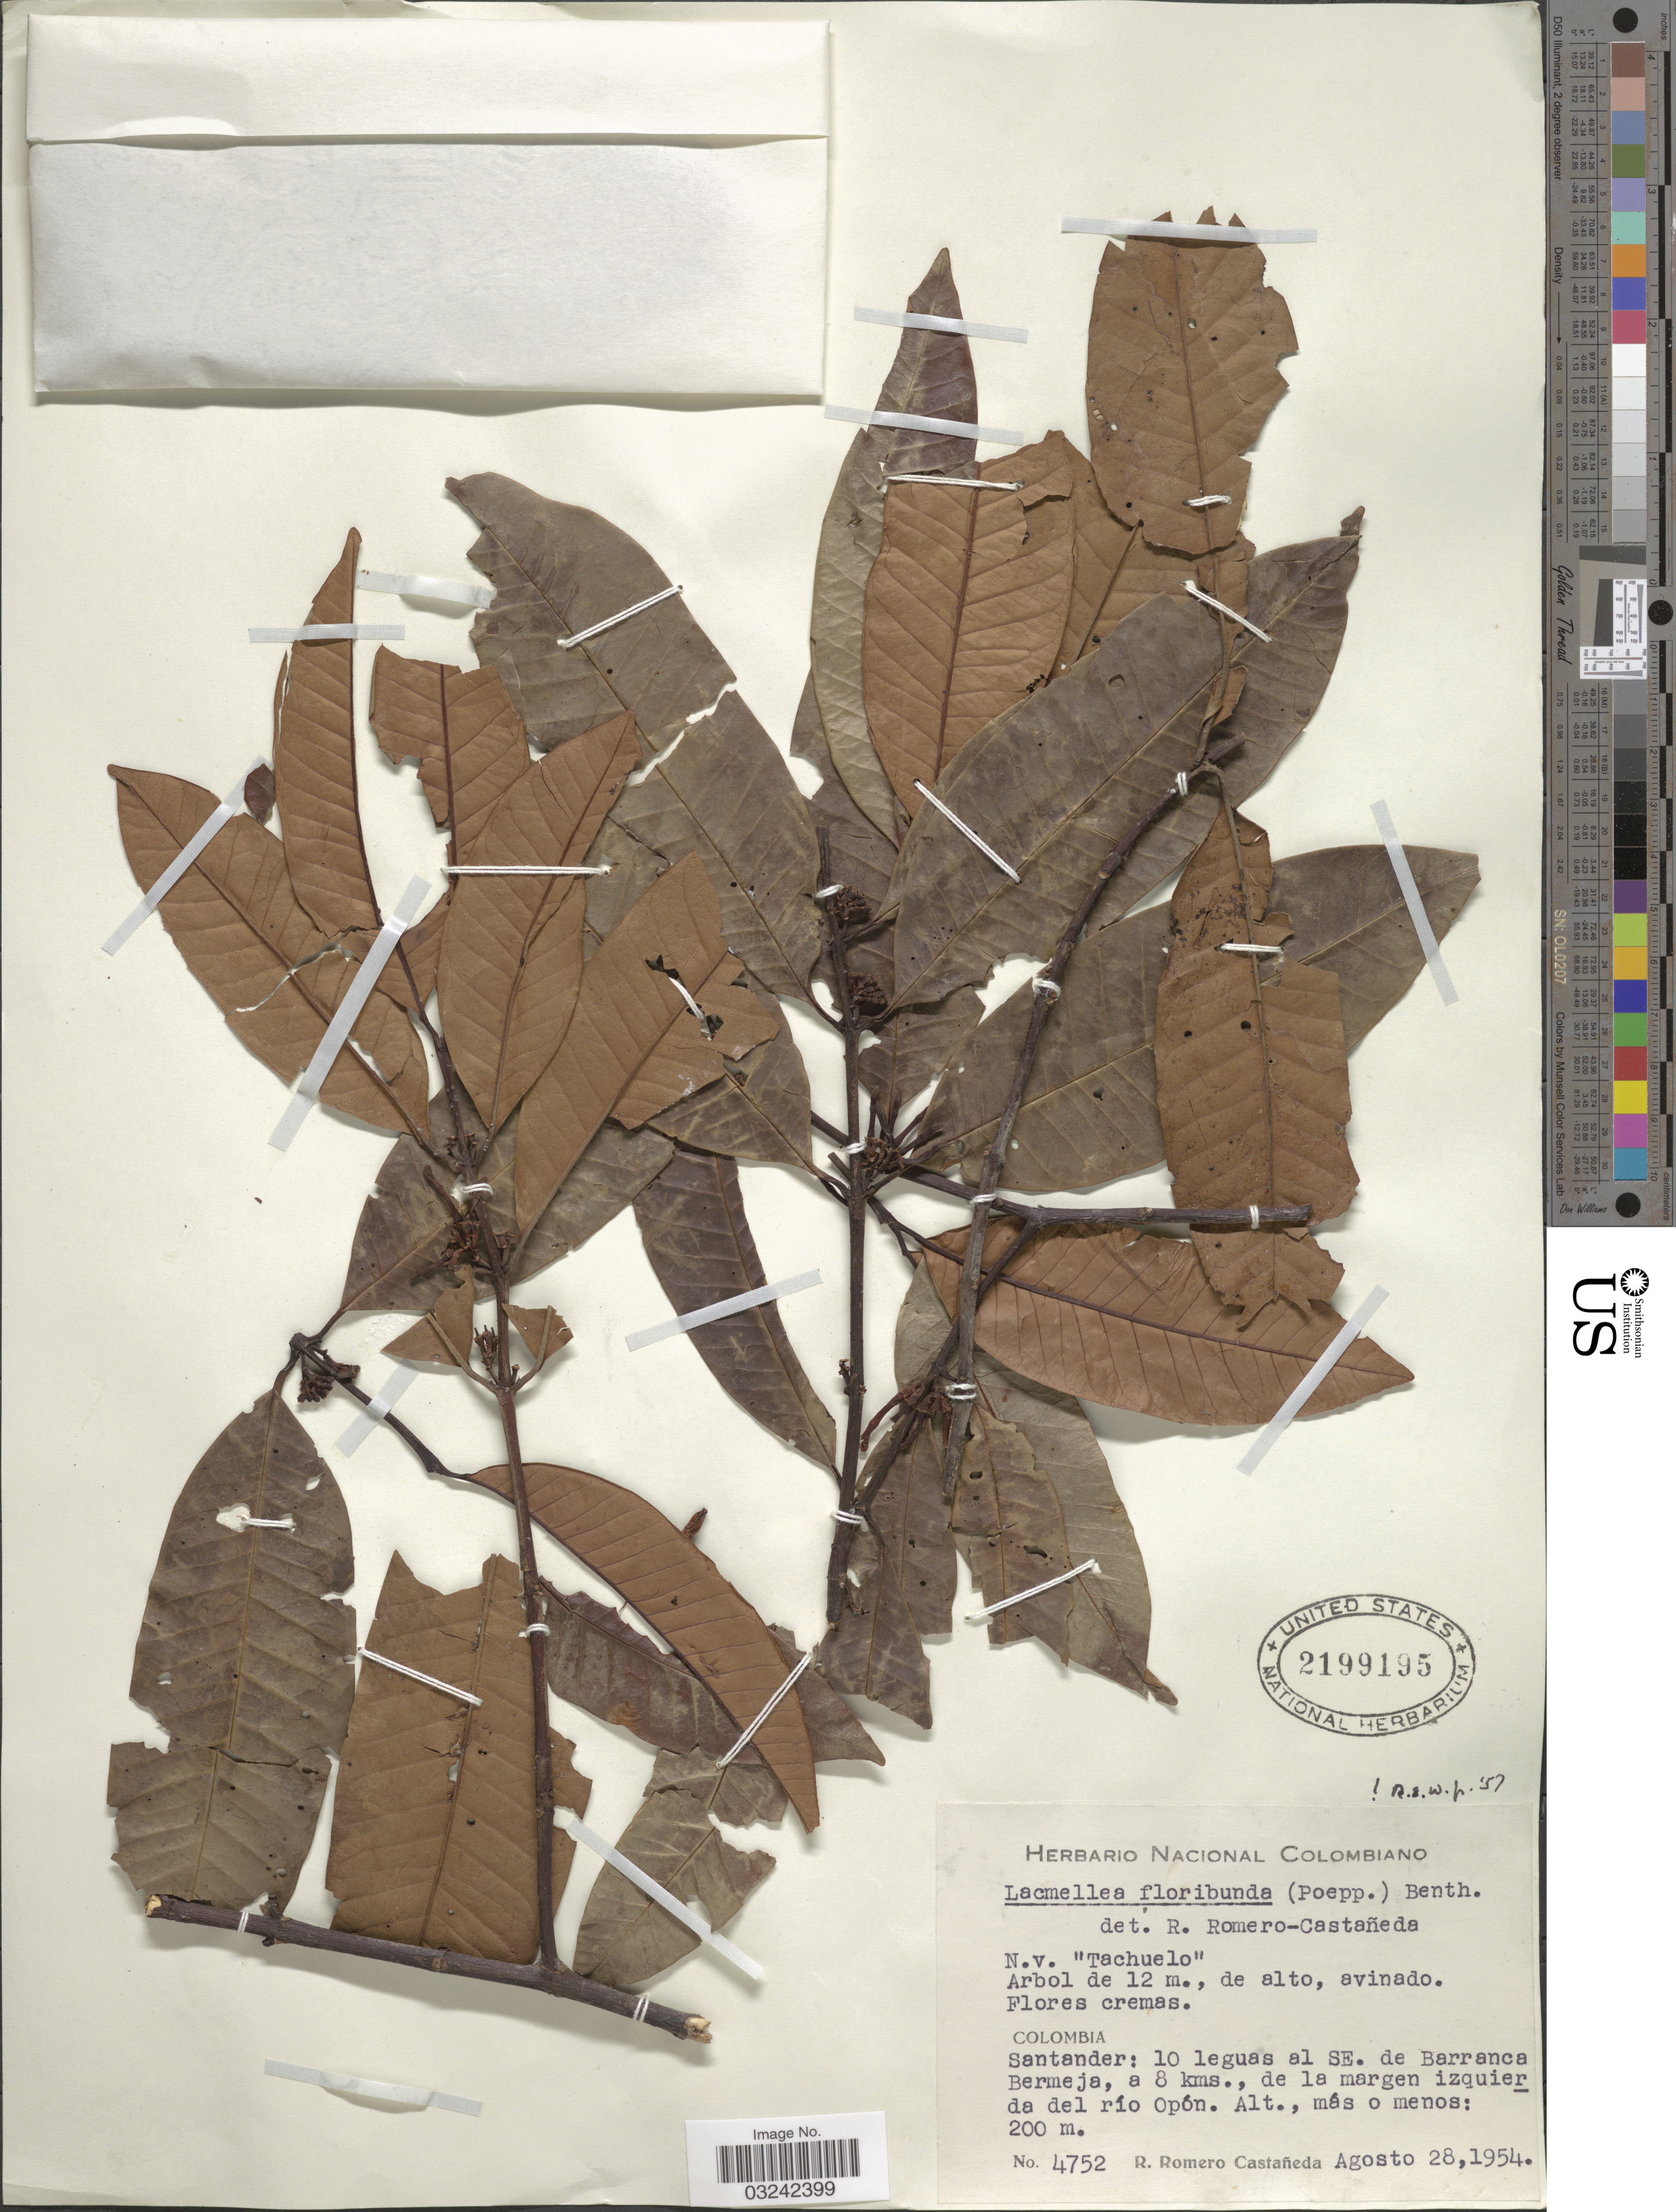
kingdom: Plantae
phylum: Tracheophyta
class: Magnoliopsida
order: Gentianales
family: Apocynaceae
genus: Lacmellea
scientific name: Lacmellea floribunda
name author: (Poepp.) Benth. & Hook. f.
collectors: R. Romero Castañeda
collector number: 4752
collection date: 1954-08-28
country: Colombia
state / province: Santander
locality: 10 leguas al SE. de Barranca Bermeja, a 8 kms., de la margen izquierda del río Opón.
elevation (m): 200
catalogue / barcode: US 2199195